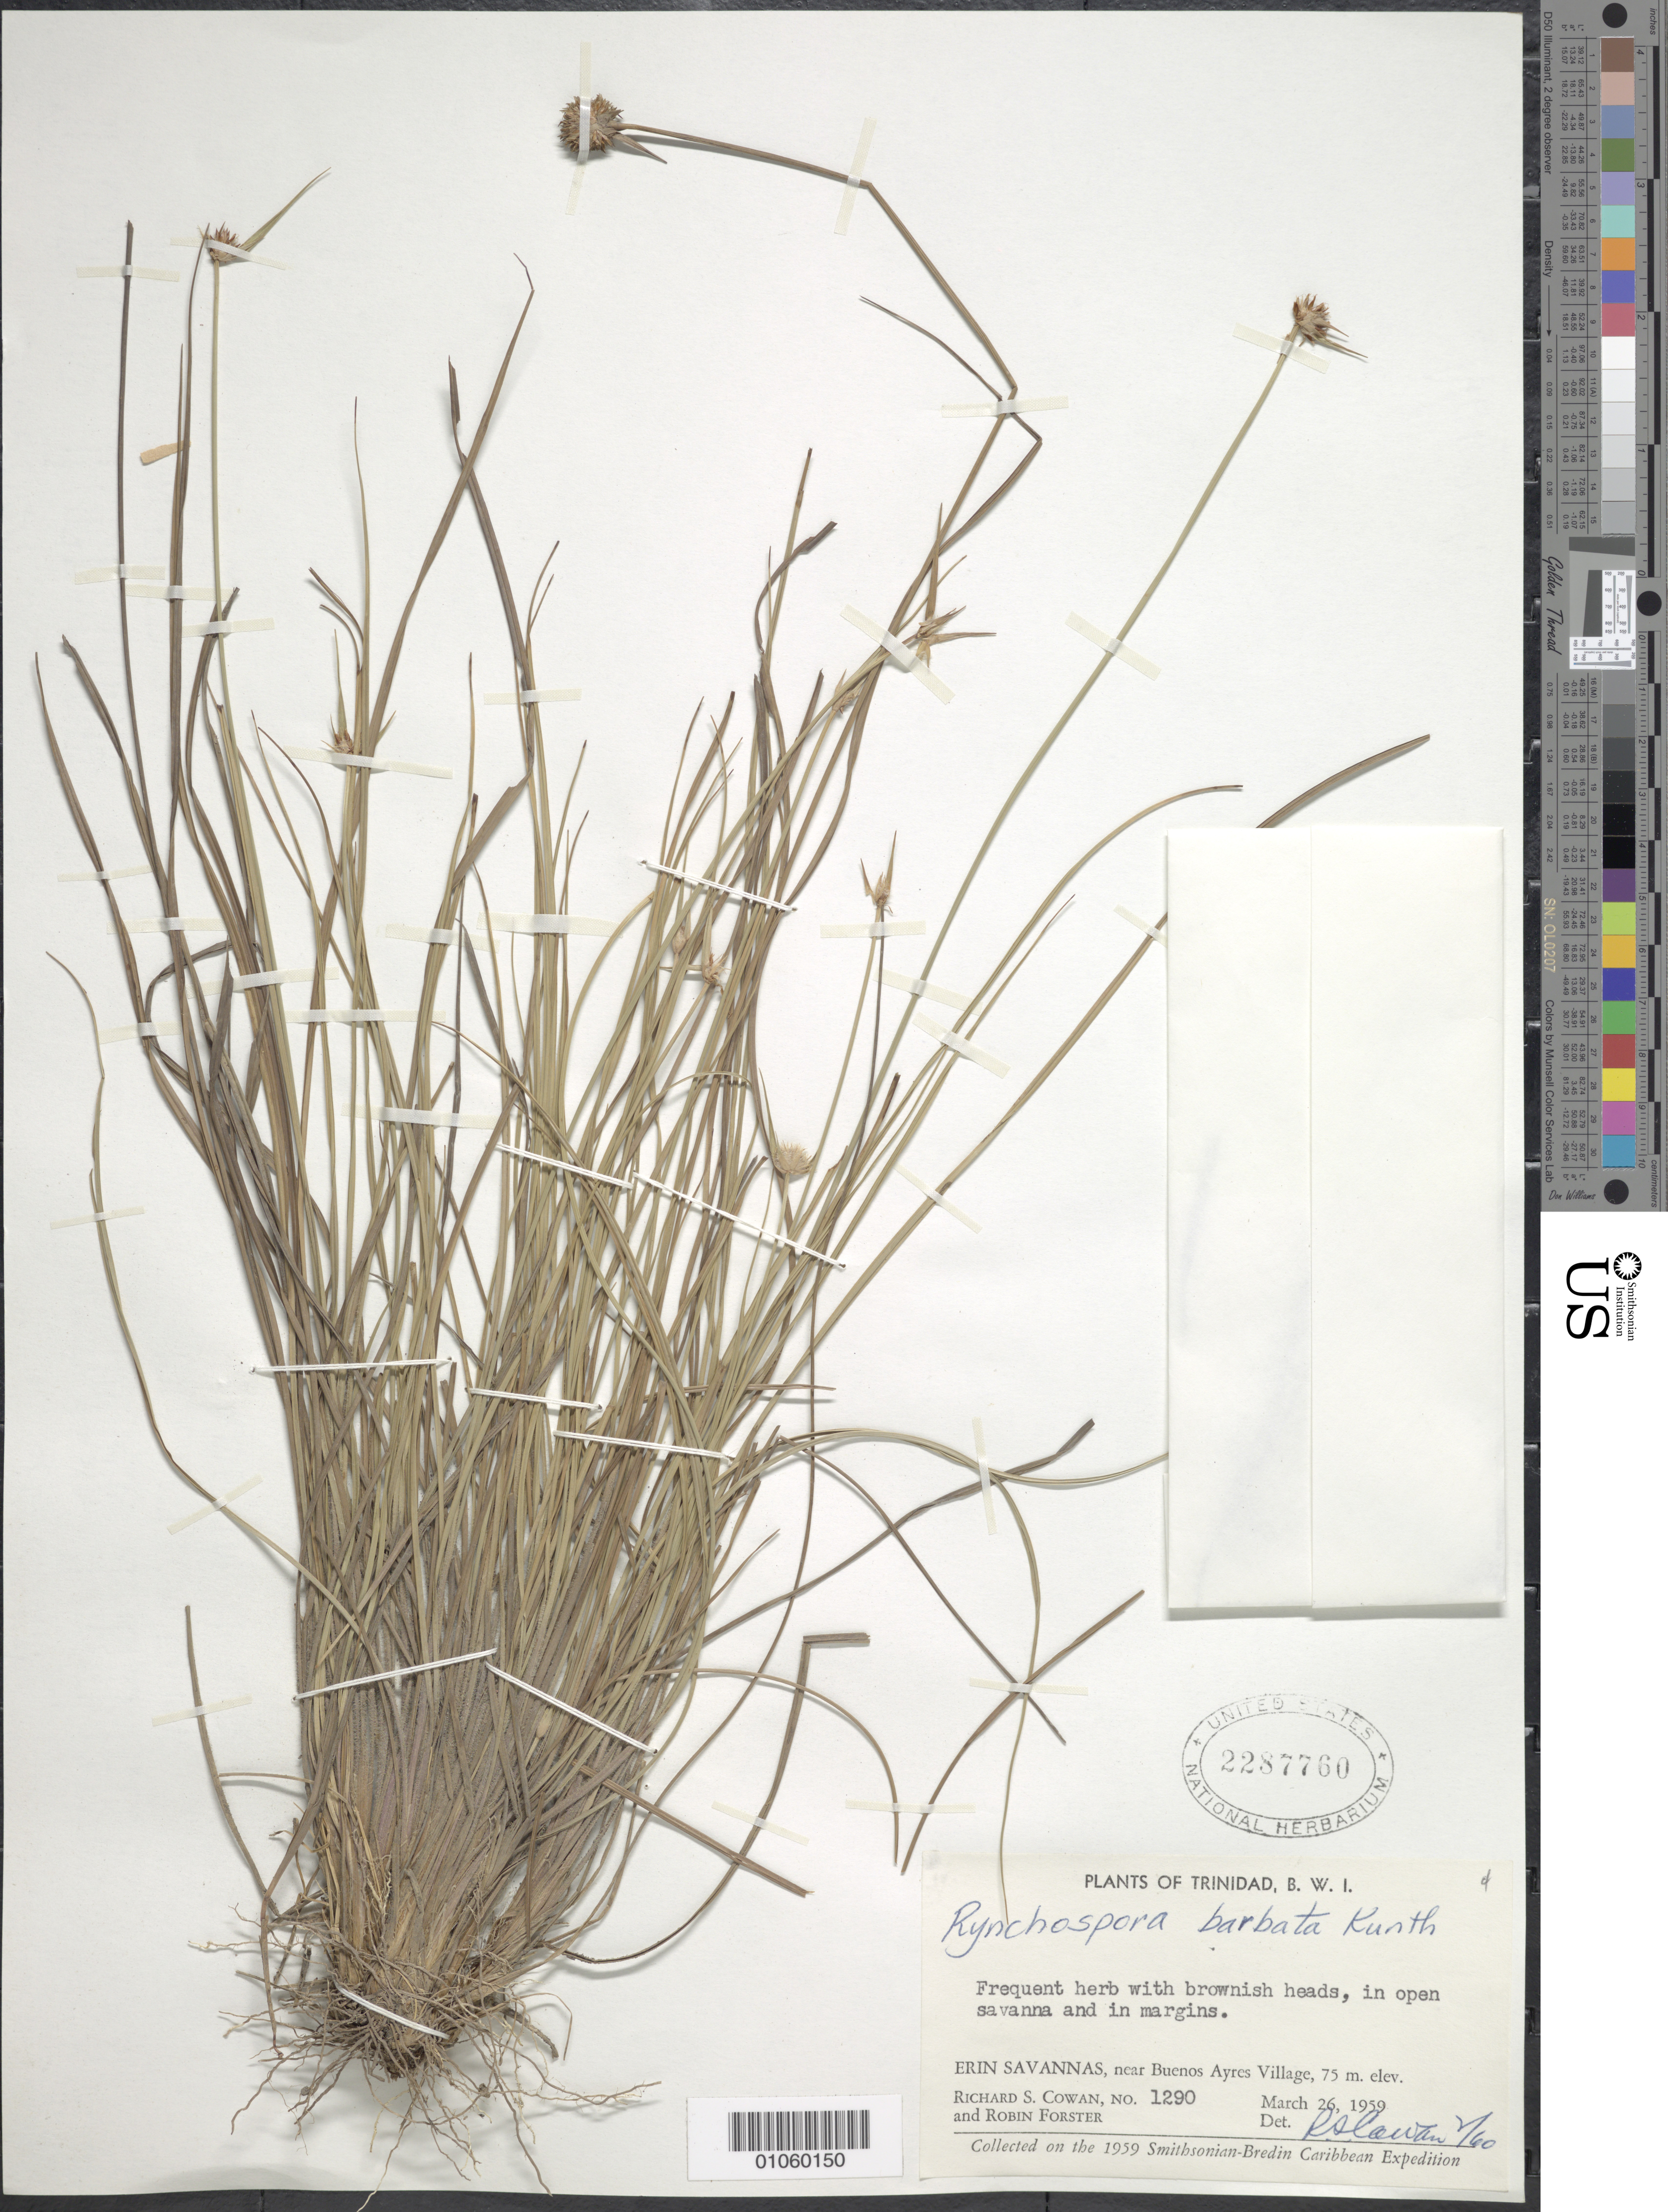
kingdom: Plantae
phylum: Tracheophyta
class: Liliopsida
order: Poales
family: Cyperaceae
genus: Rhynchospora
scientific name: Rhynchospora barbata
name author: (Vahl) Kunth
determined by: Alves, K.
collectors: R. S. Cowan & R. Forster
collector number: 1290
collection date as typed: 26 Mar 1959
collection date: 1959-03-26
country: Trinidad and Tobago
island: Trinidad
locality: Erin Savannas, near Buenos Ayres Village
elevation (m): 75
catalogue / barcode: US 2287760